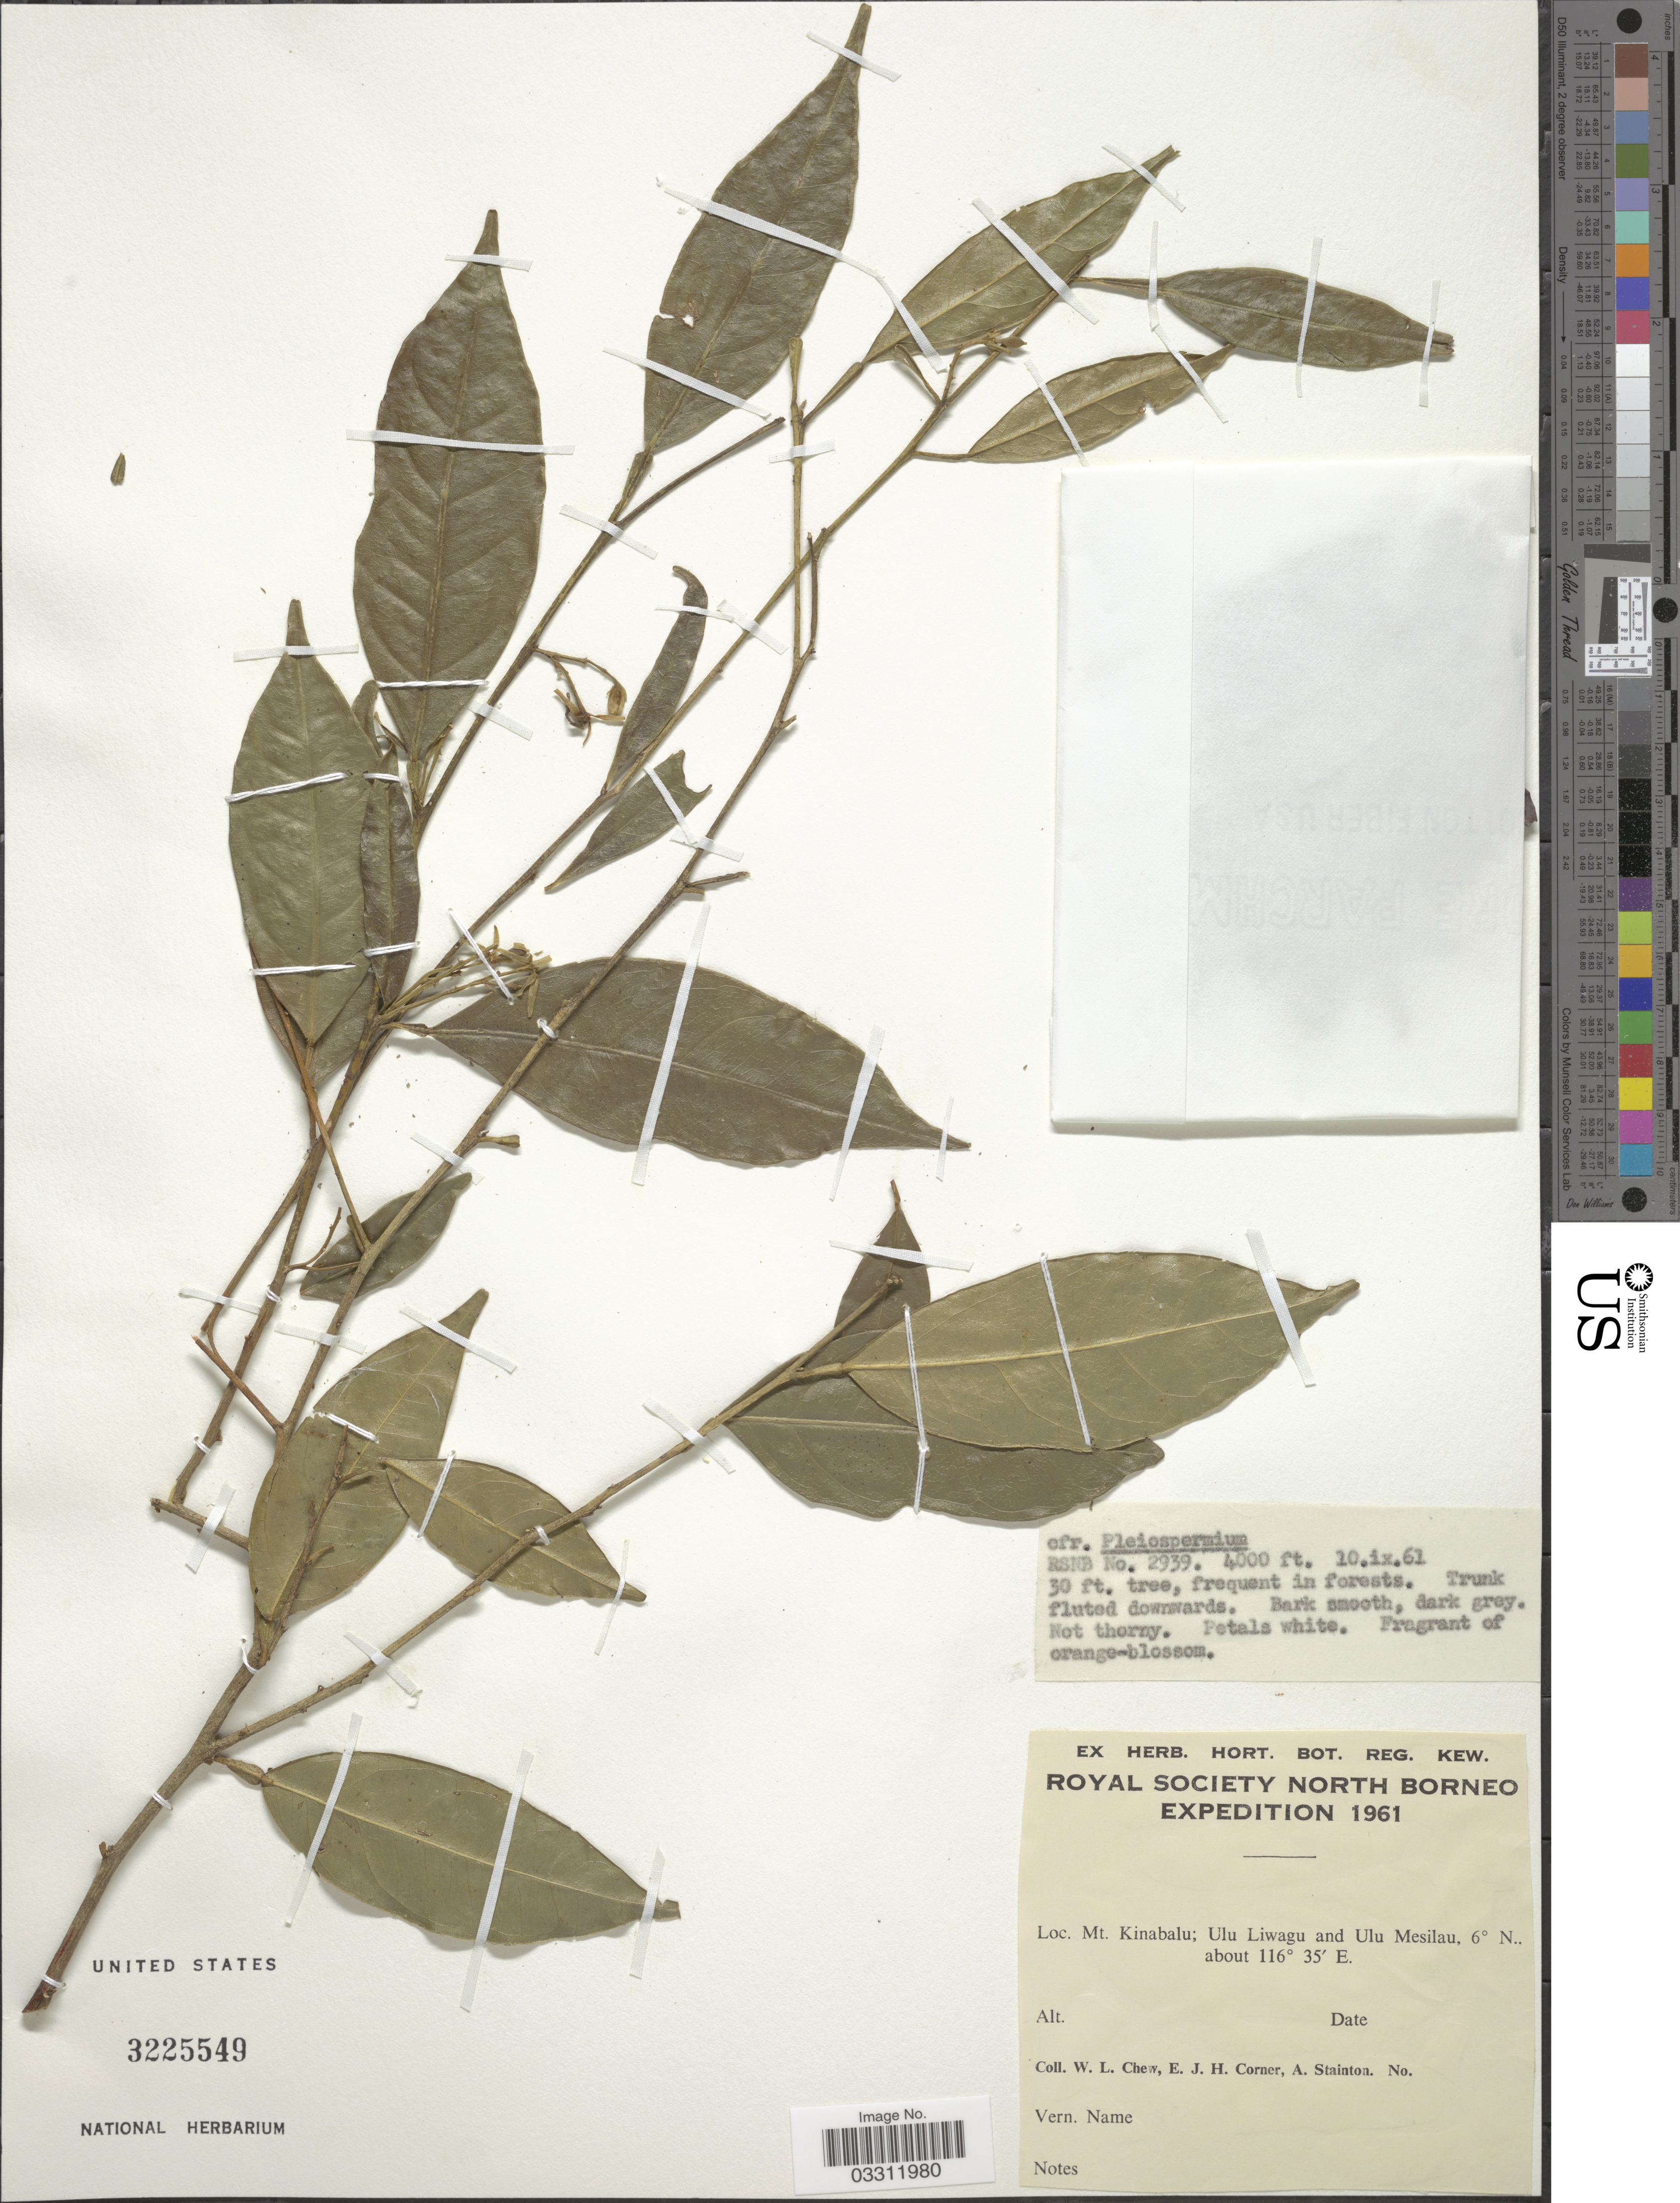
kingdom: Plantae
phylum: Tracheophyta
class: Magnoliopsida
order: Sapindales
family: Rutaceae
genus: Pleiospermium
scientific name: Pleiospermium sp.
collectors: W. Chew, E. Corner & A. Stainton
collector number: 2939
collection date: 1961-09-10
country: Malaysia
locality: North Borneo, Mt. Kinabalu; Ulu Liwagu and Ulu Mesilau.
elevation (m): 1219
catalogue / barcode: US 3225549